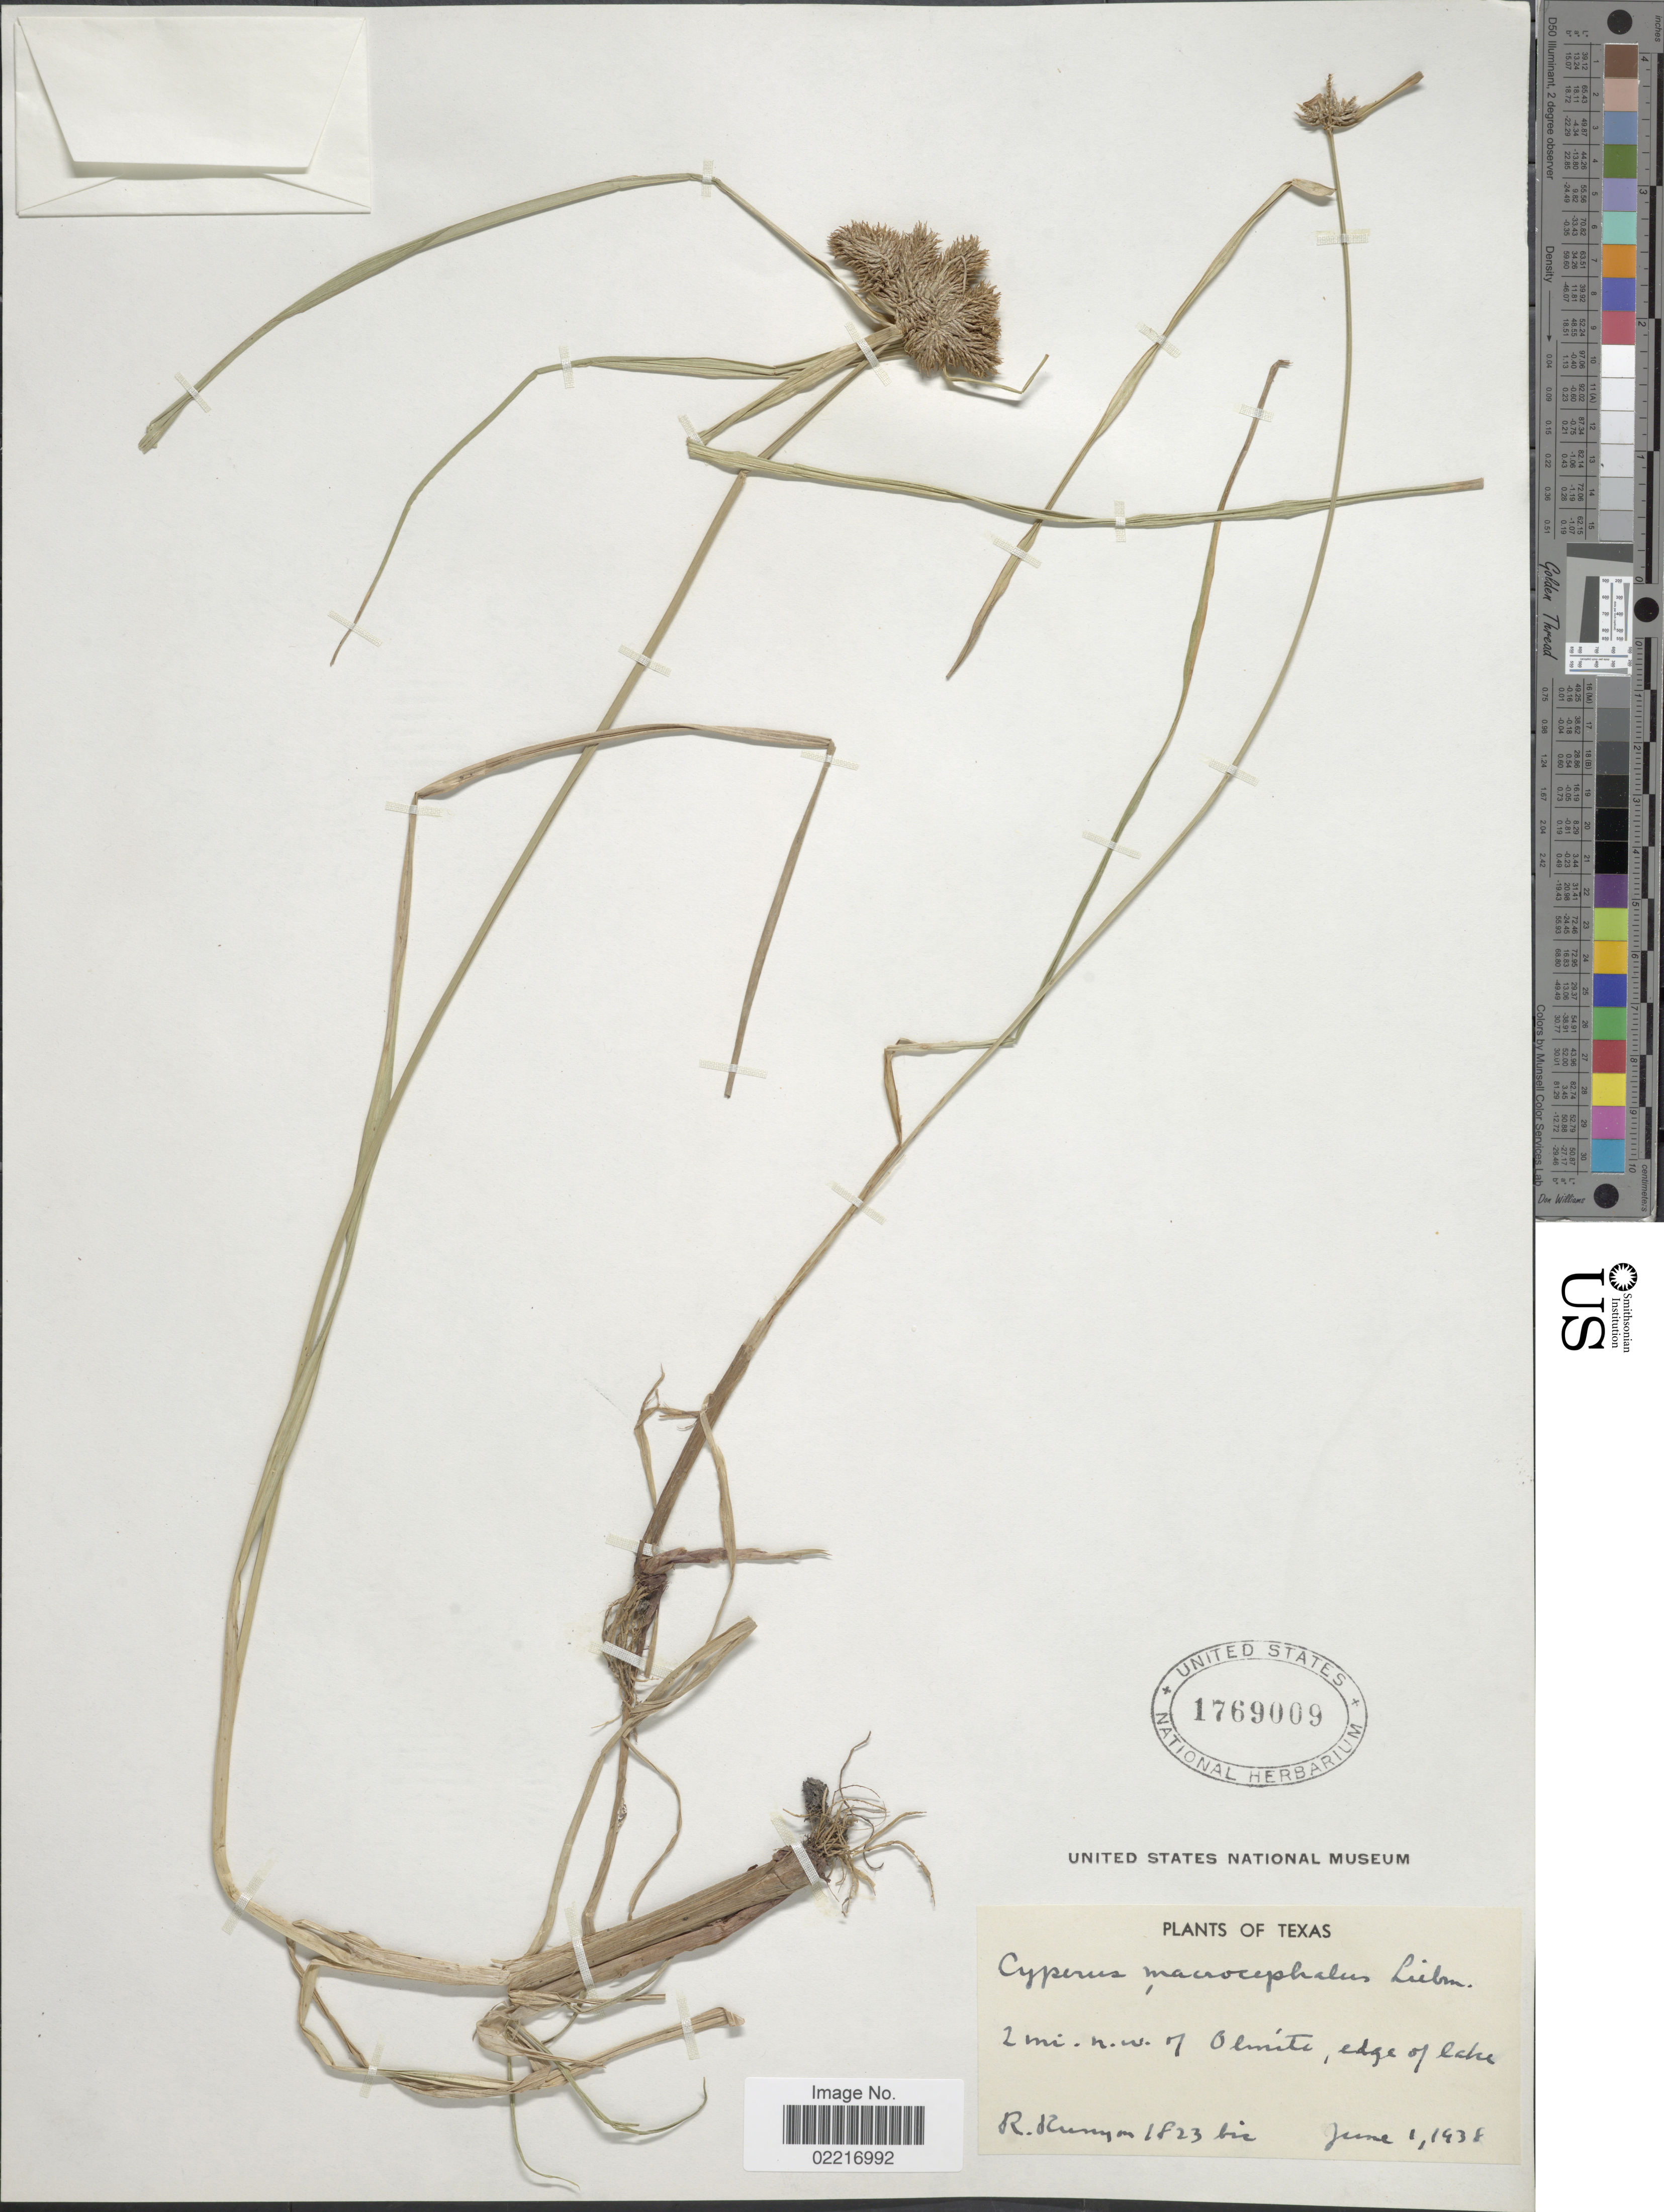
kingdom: Plantae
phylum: Tracheophyta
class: Liliopsida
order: Poales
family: Cyperaceae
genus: Cyperus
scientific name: Cyperus conglobatus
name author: Humb. ex Link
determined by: Strong, Mark T., (BOT), Smithsonian Institution - National Museum of Natural History (UNITED STATES)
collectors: R. Runyon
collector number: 1823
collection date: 1938-06-01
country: United States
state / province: Texas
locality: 2 mi. n.w. of Olmito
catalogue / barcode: US 1769009